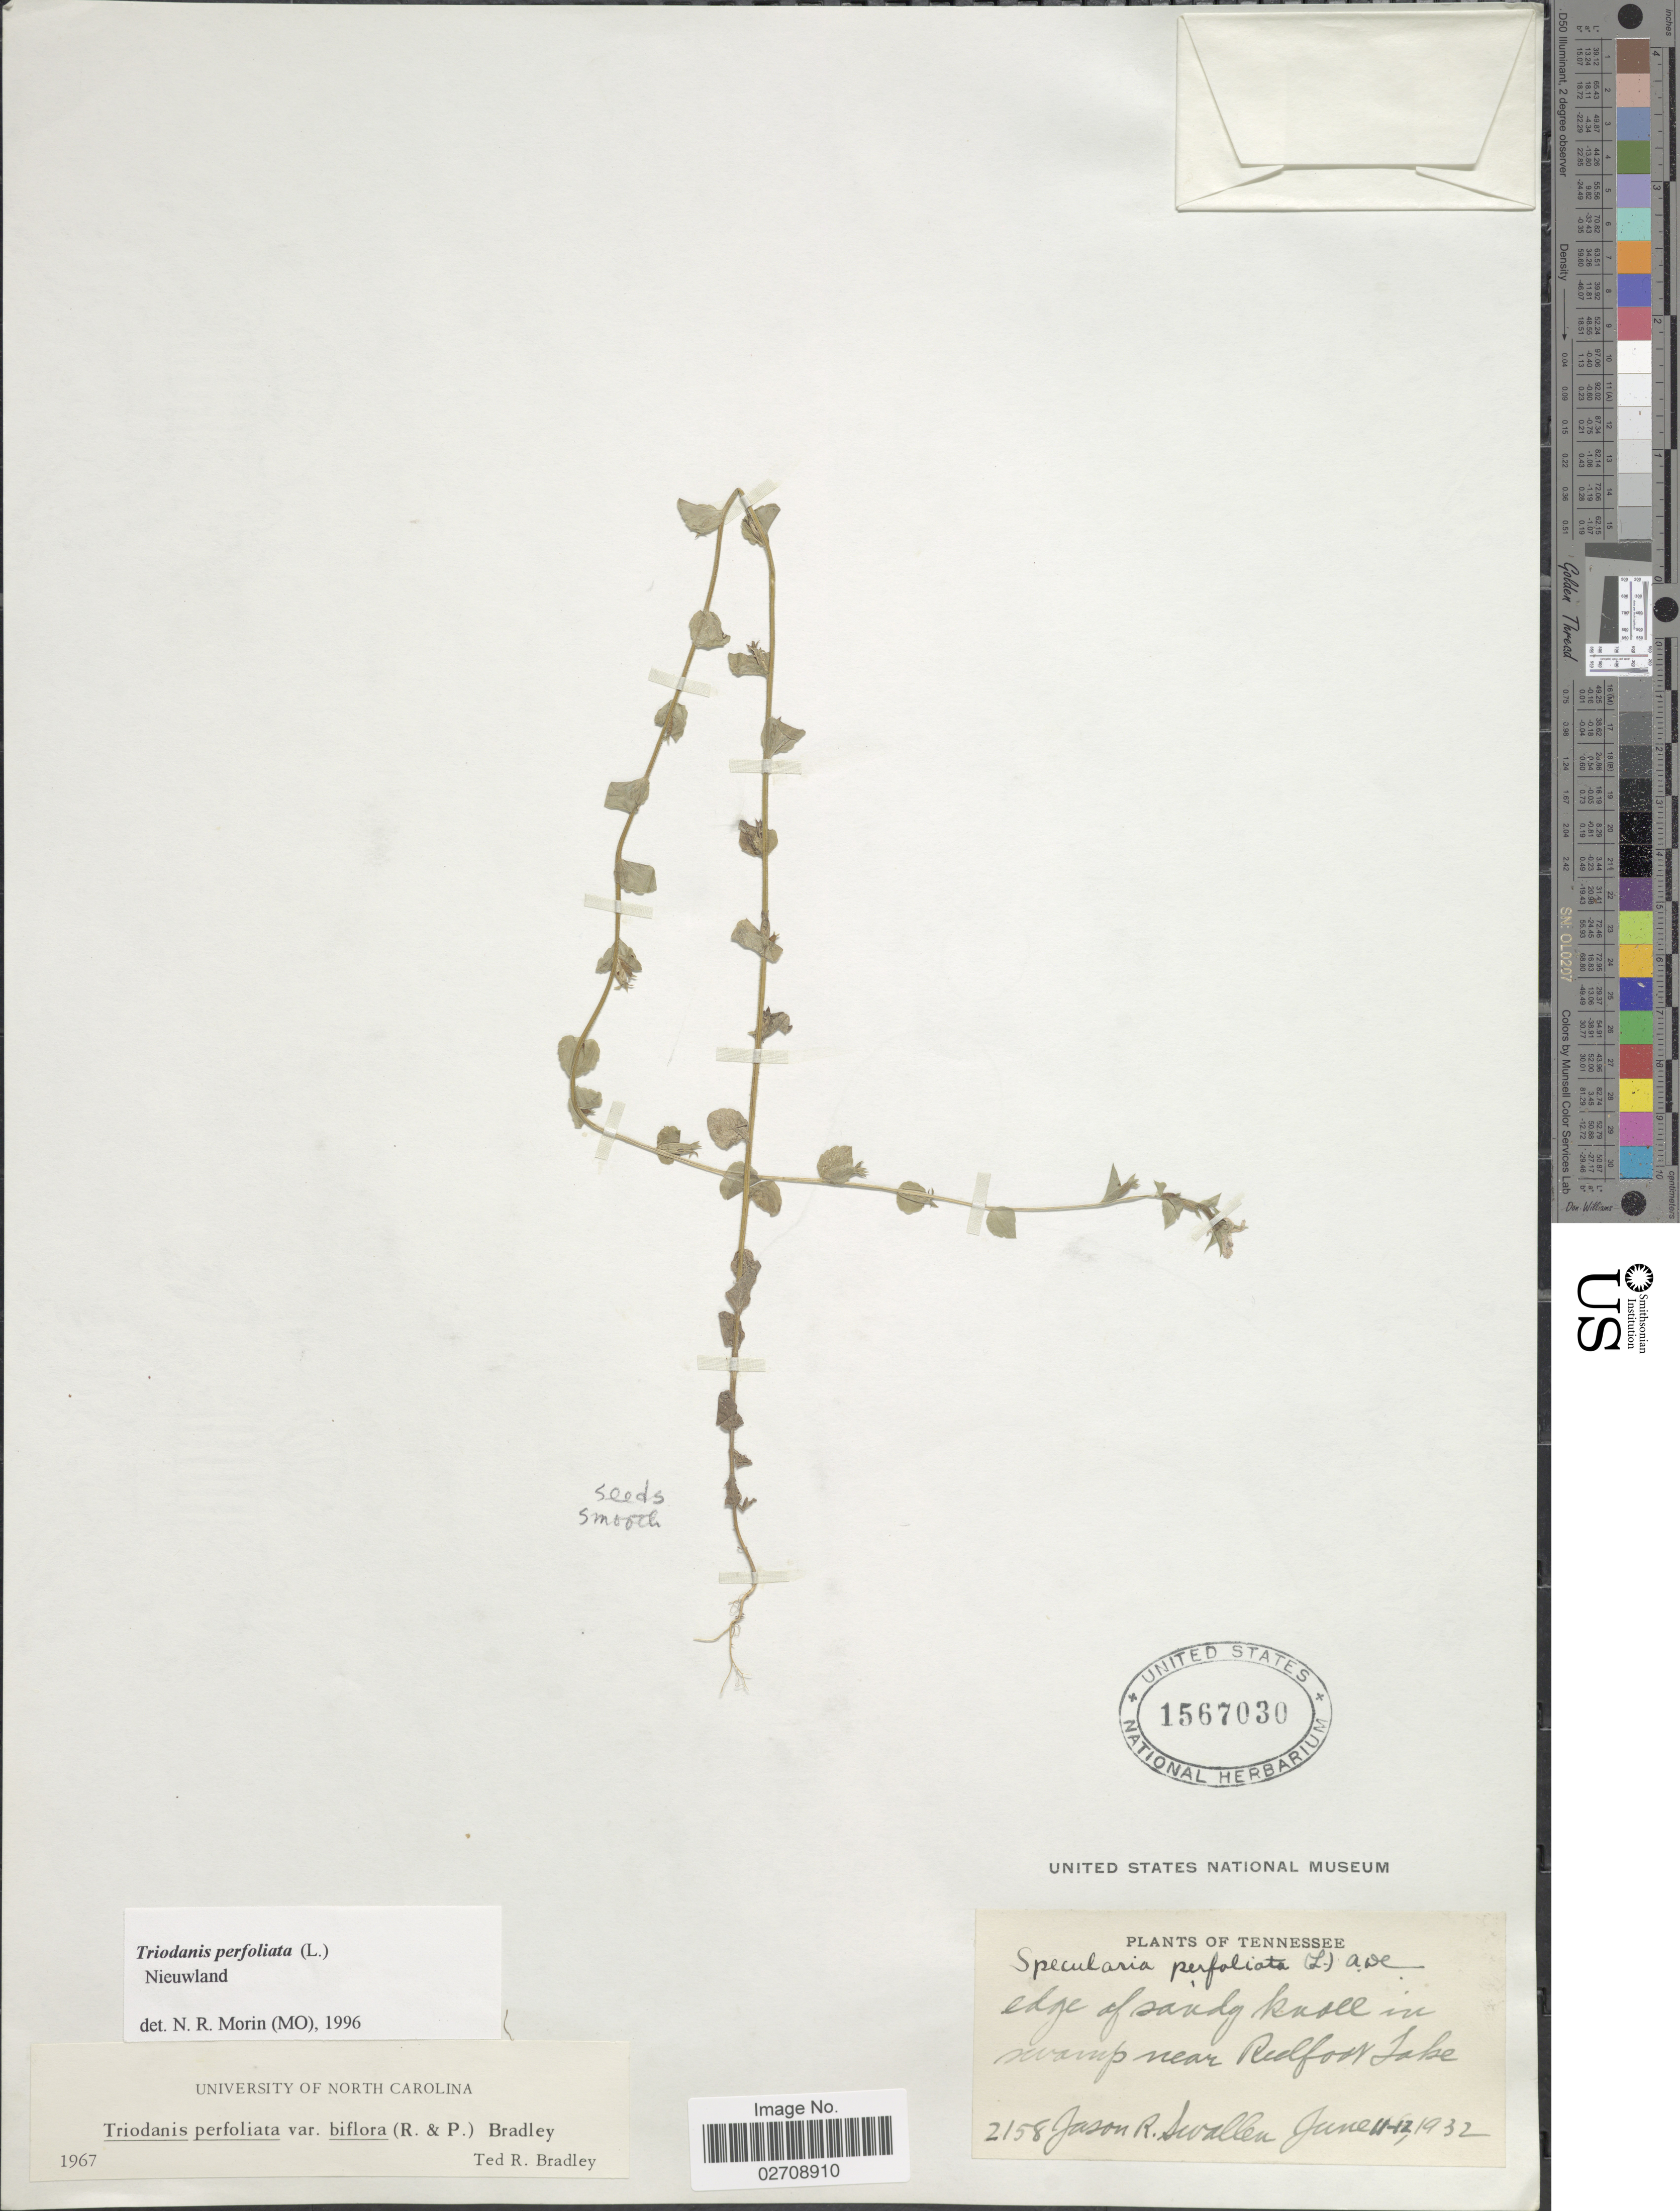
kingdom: Plantae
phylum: Tracheophyta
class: Magnoliopsida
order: Asterales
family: Campanulaceae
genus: Triodanis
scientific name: Triodanis perfoliata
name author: (L.) Nieuwl.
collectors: J. R. Swallen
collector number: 2158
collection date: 1932-06-11/1932-06-12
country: United States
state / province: Tennessee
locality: Edge of sandy knoll in swamp near Redfoot Lake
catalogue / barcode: US 1567030